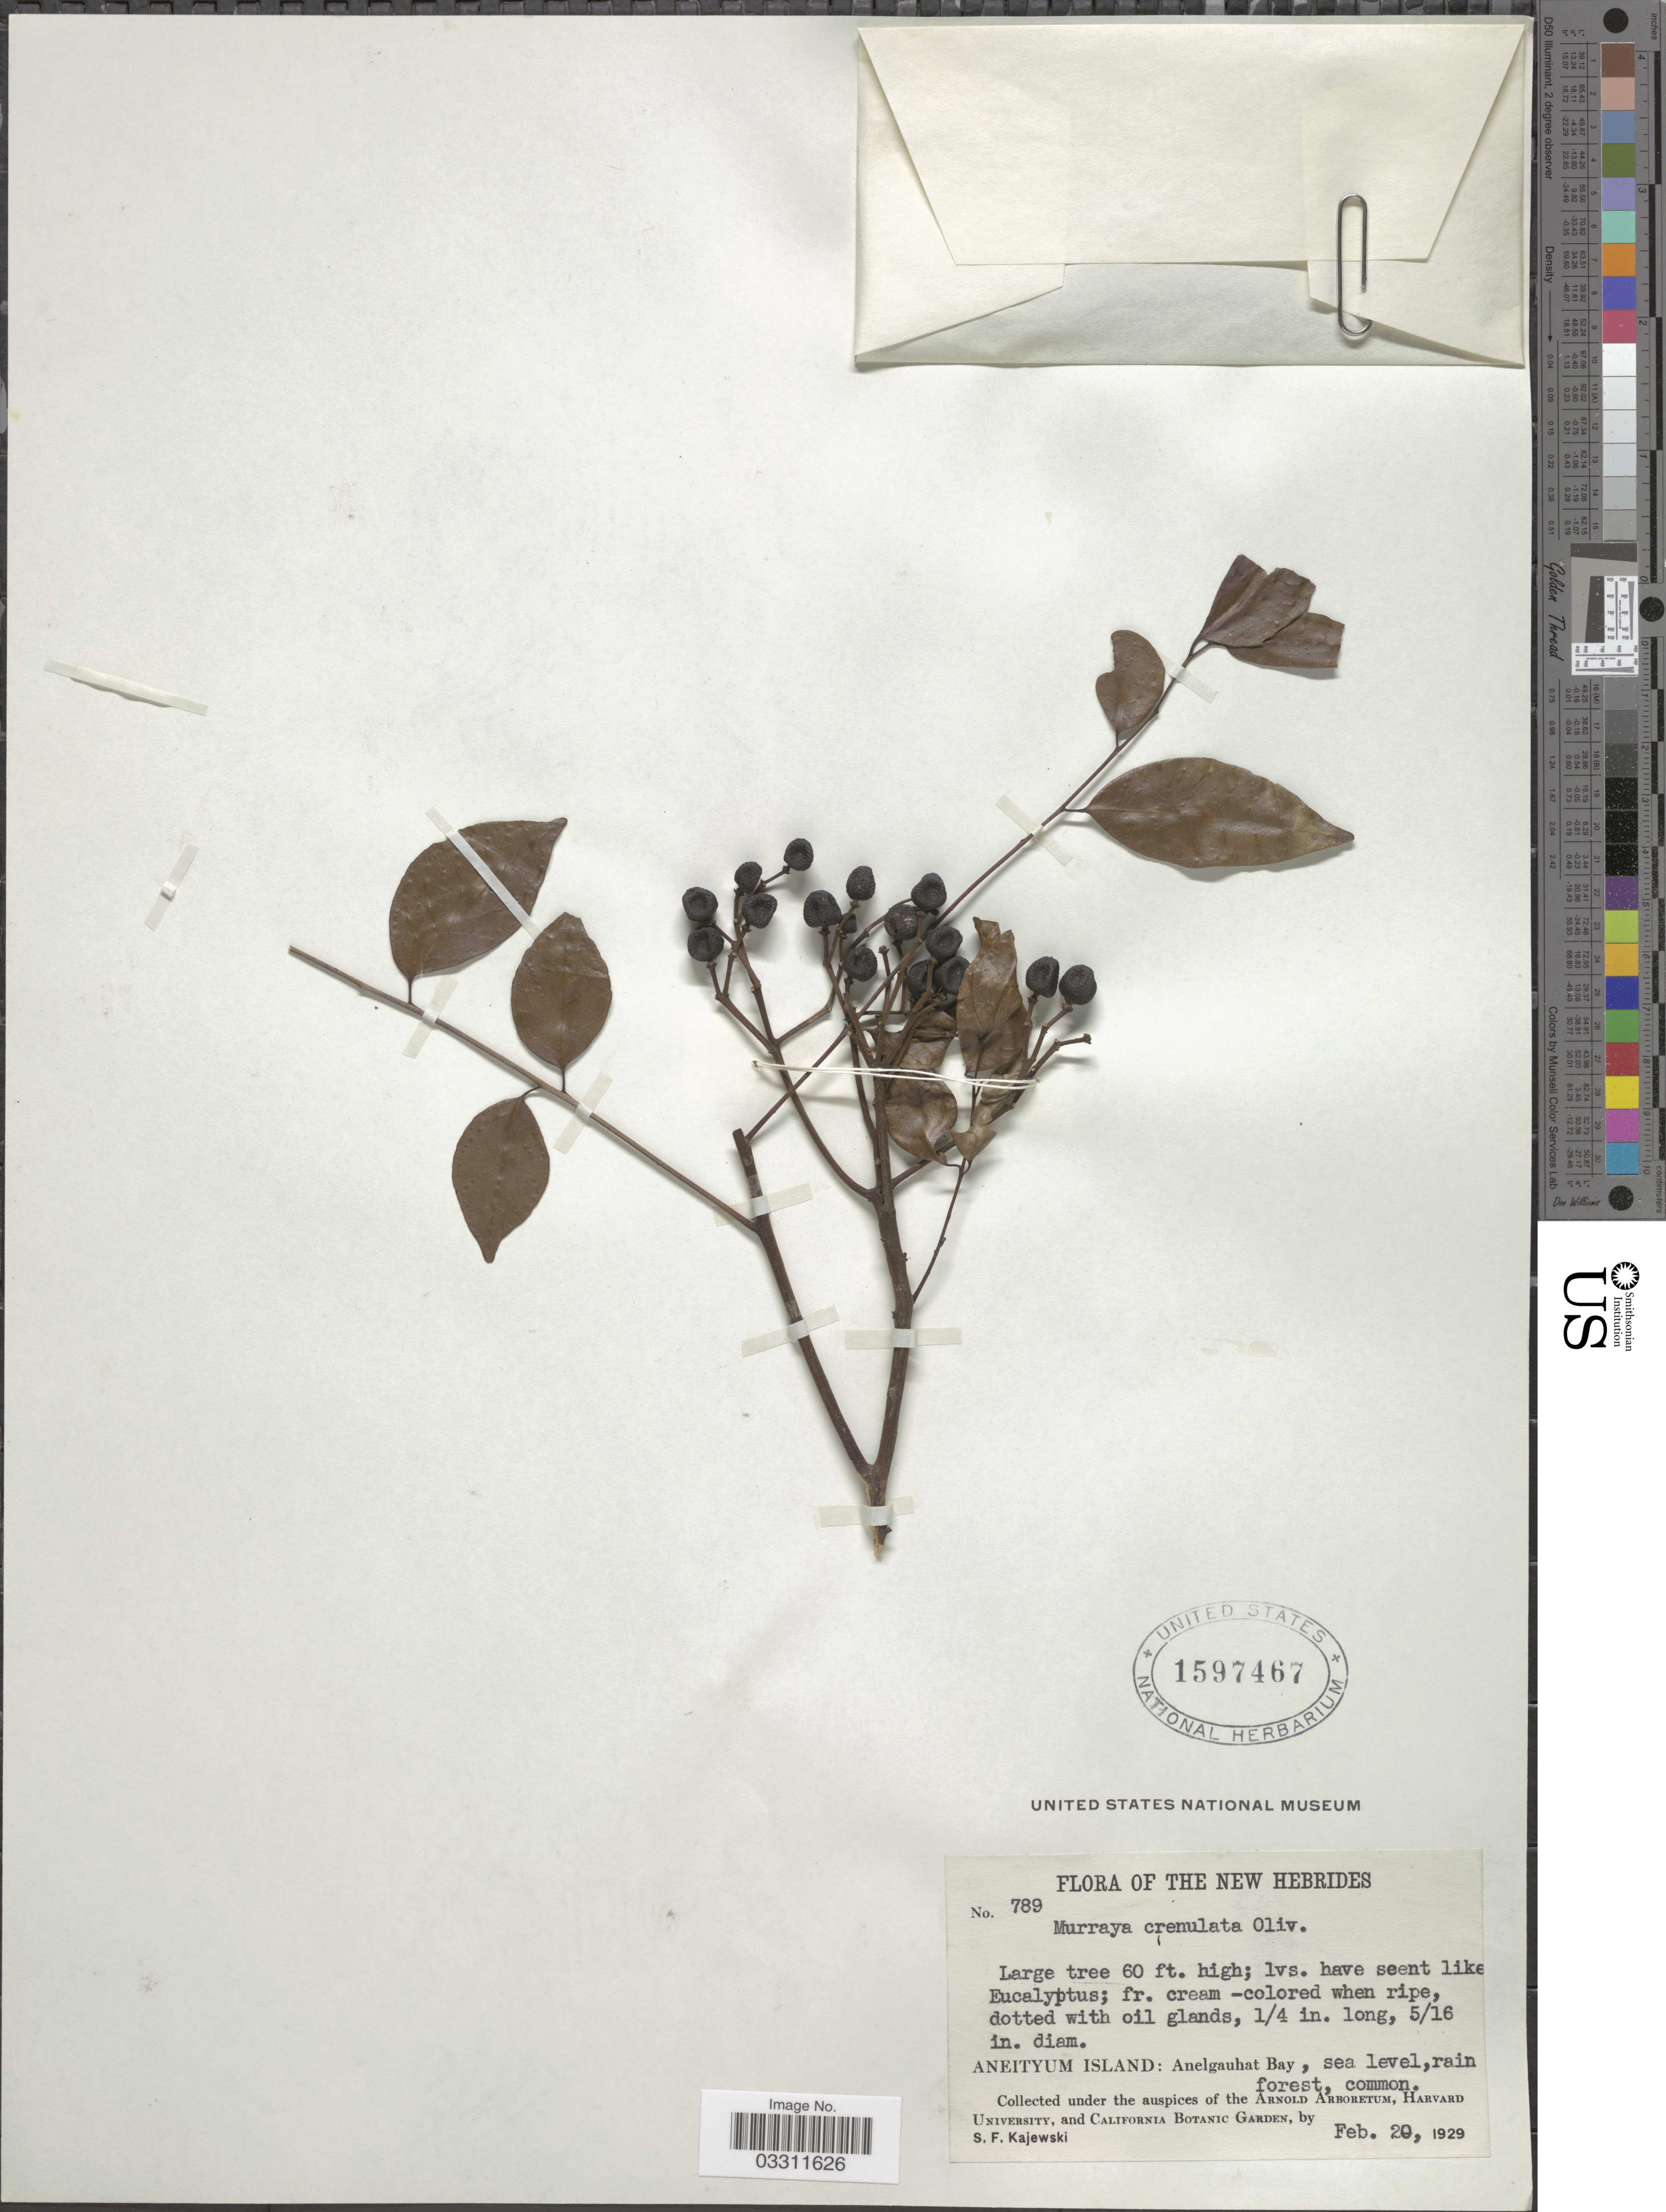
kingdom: Plantae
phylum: Tracheophyta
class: Magnoliopsida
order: Sapindales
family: Rutaceae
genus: Murraya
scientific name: Murraya crenulata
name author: (Turcz.) Oliv.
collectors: S. Kajewski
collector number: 789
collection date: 1929-02-20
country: Vanuatu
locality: The New Hebrides. Aneityum Island: Anelgauhat Bay.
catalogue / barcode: US 1597467